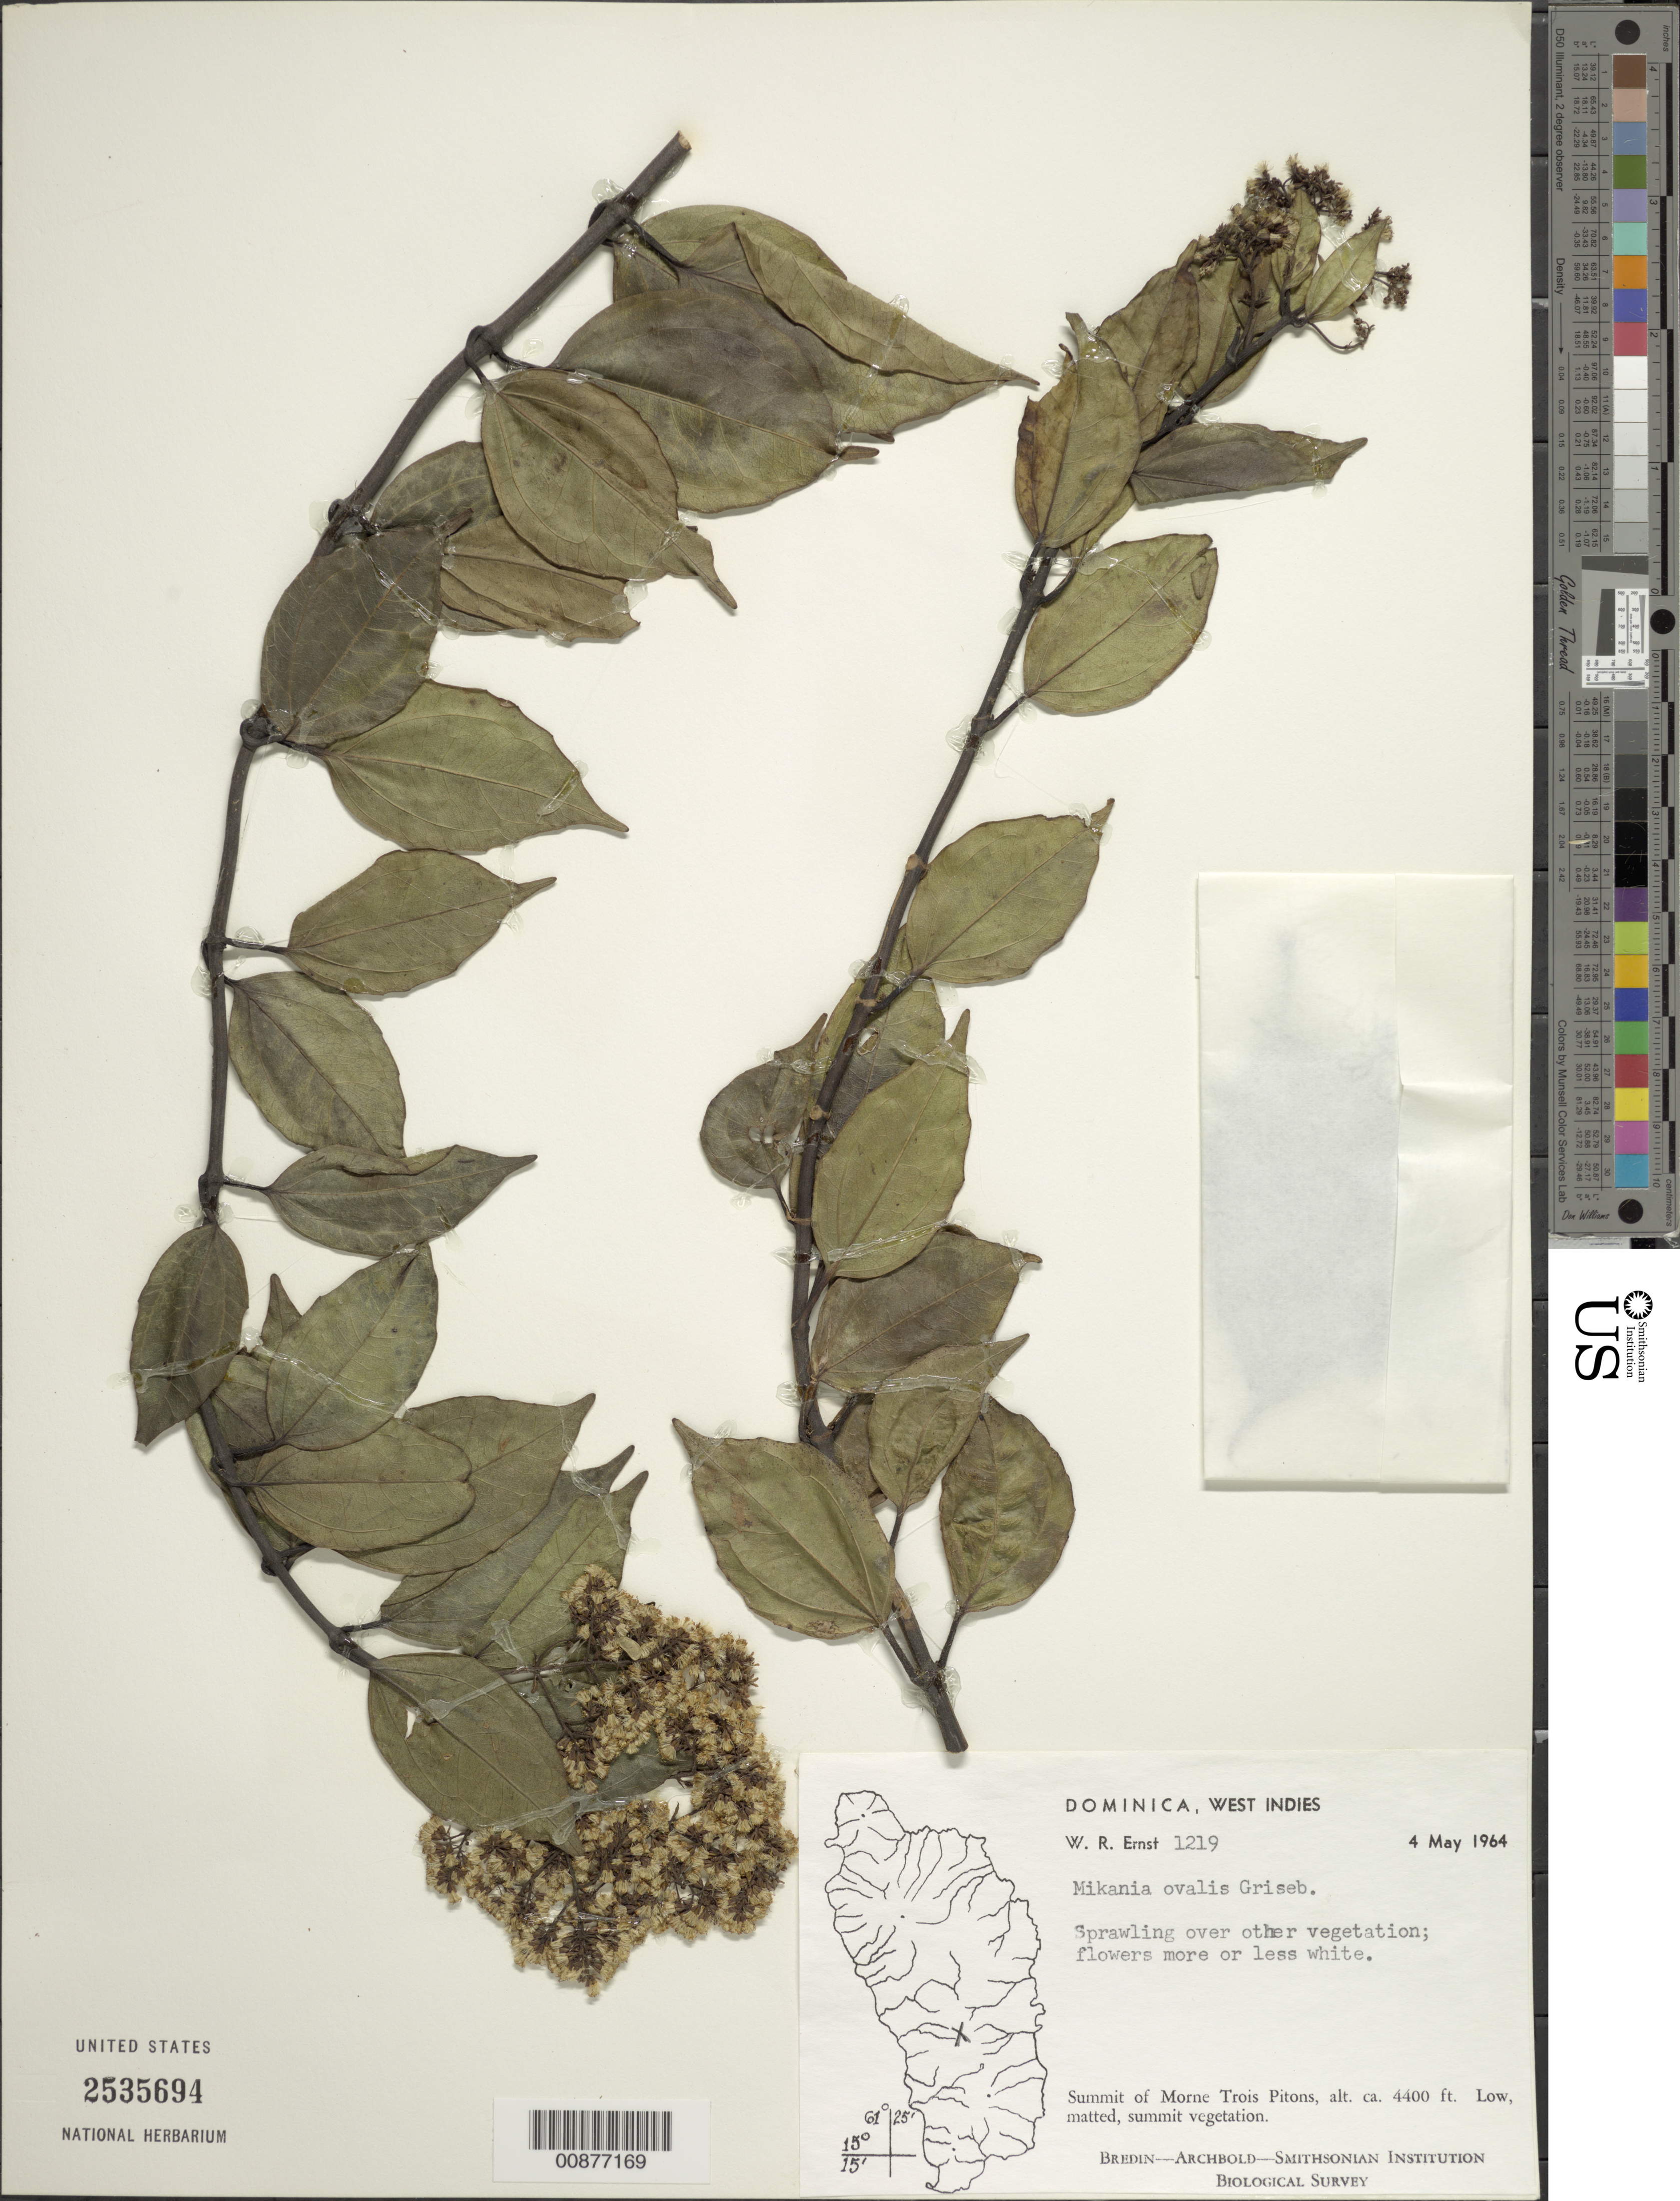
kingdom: Plantae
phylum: Tracheophyta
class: Magnoliopsida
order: Asterales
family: Asteraceae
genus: Mikania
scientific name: Mikania ovalis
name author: Griseb.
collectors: W. R. Ernst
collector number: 1219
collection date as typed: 04 May 1964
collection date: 1964-05-04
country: Dominica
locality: Summit of Morne Trois Pitons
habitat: Sprawling over low matted summit vegetation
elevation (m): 1341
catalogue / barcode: US 2535694